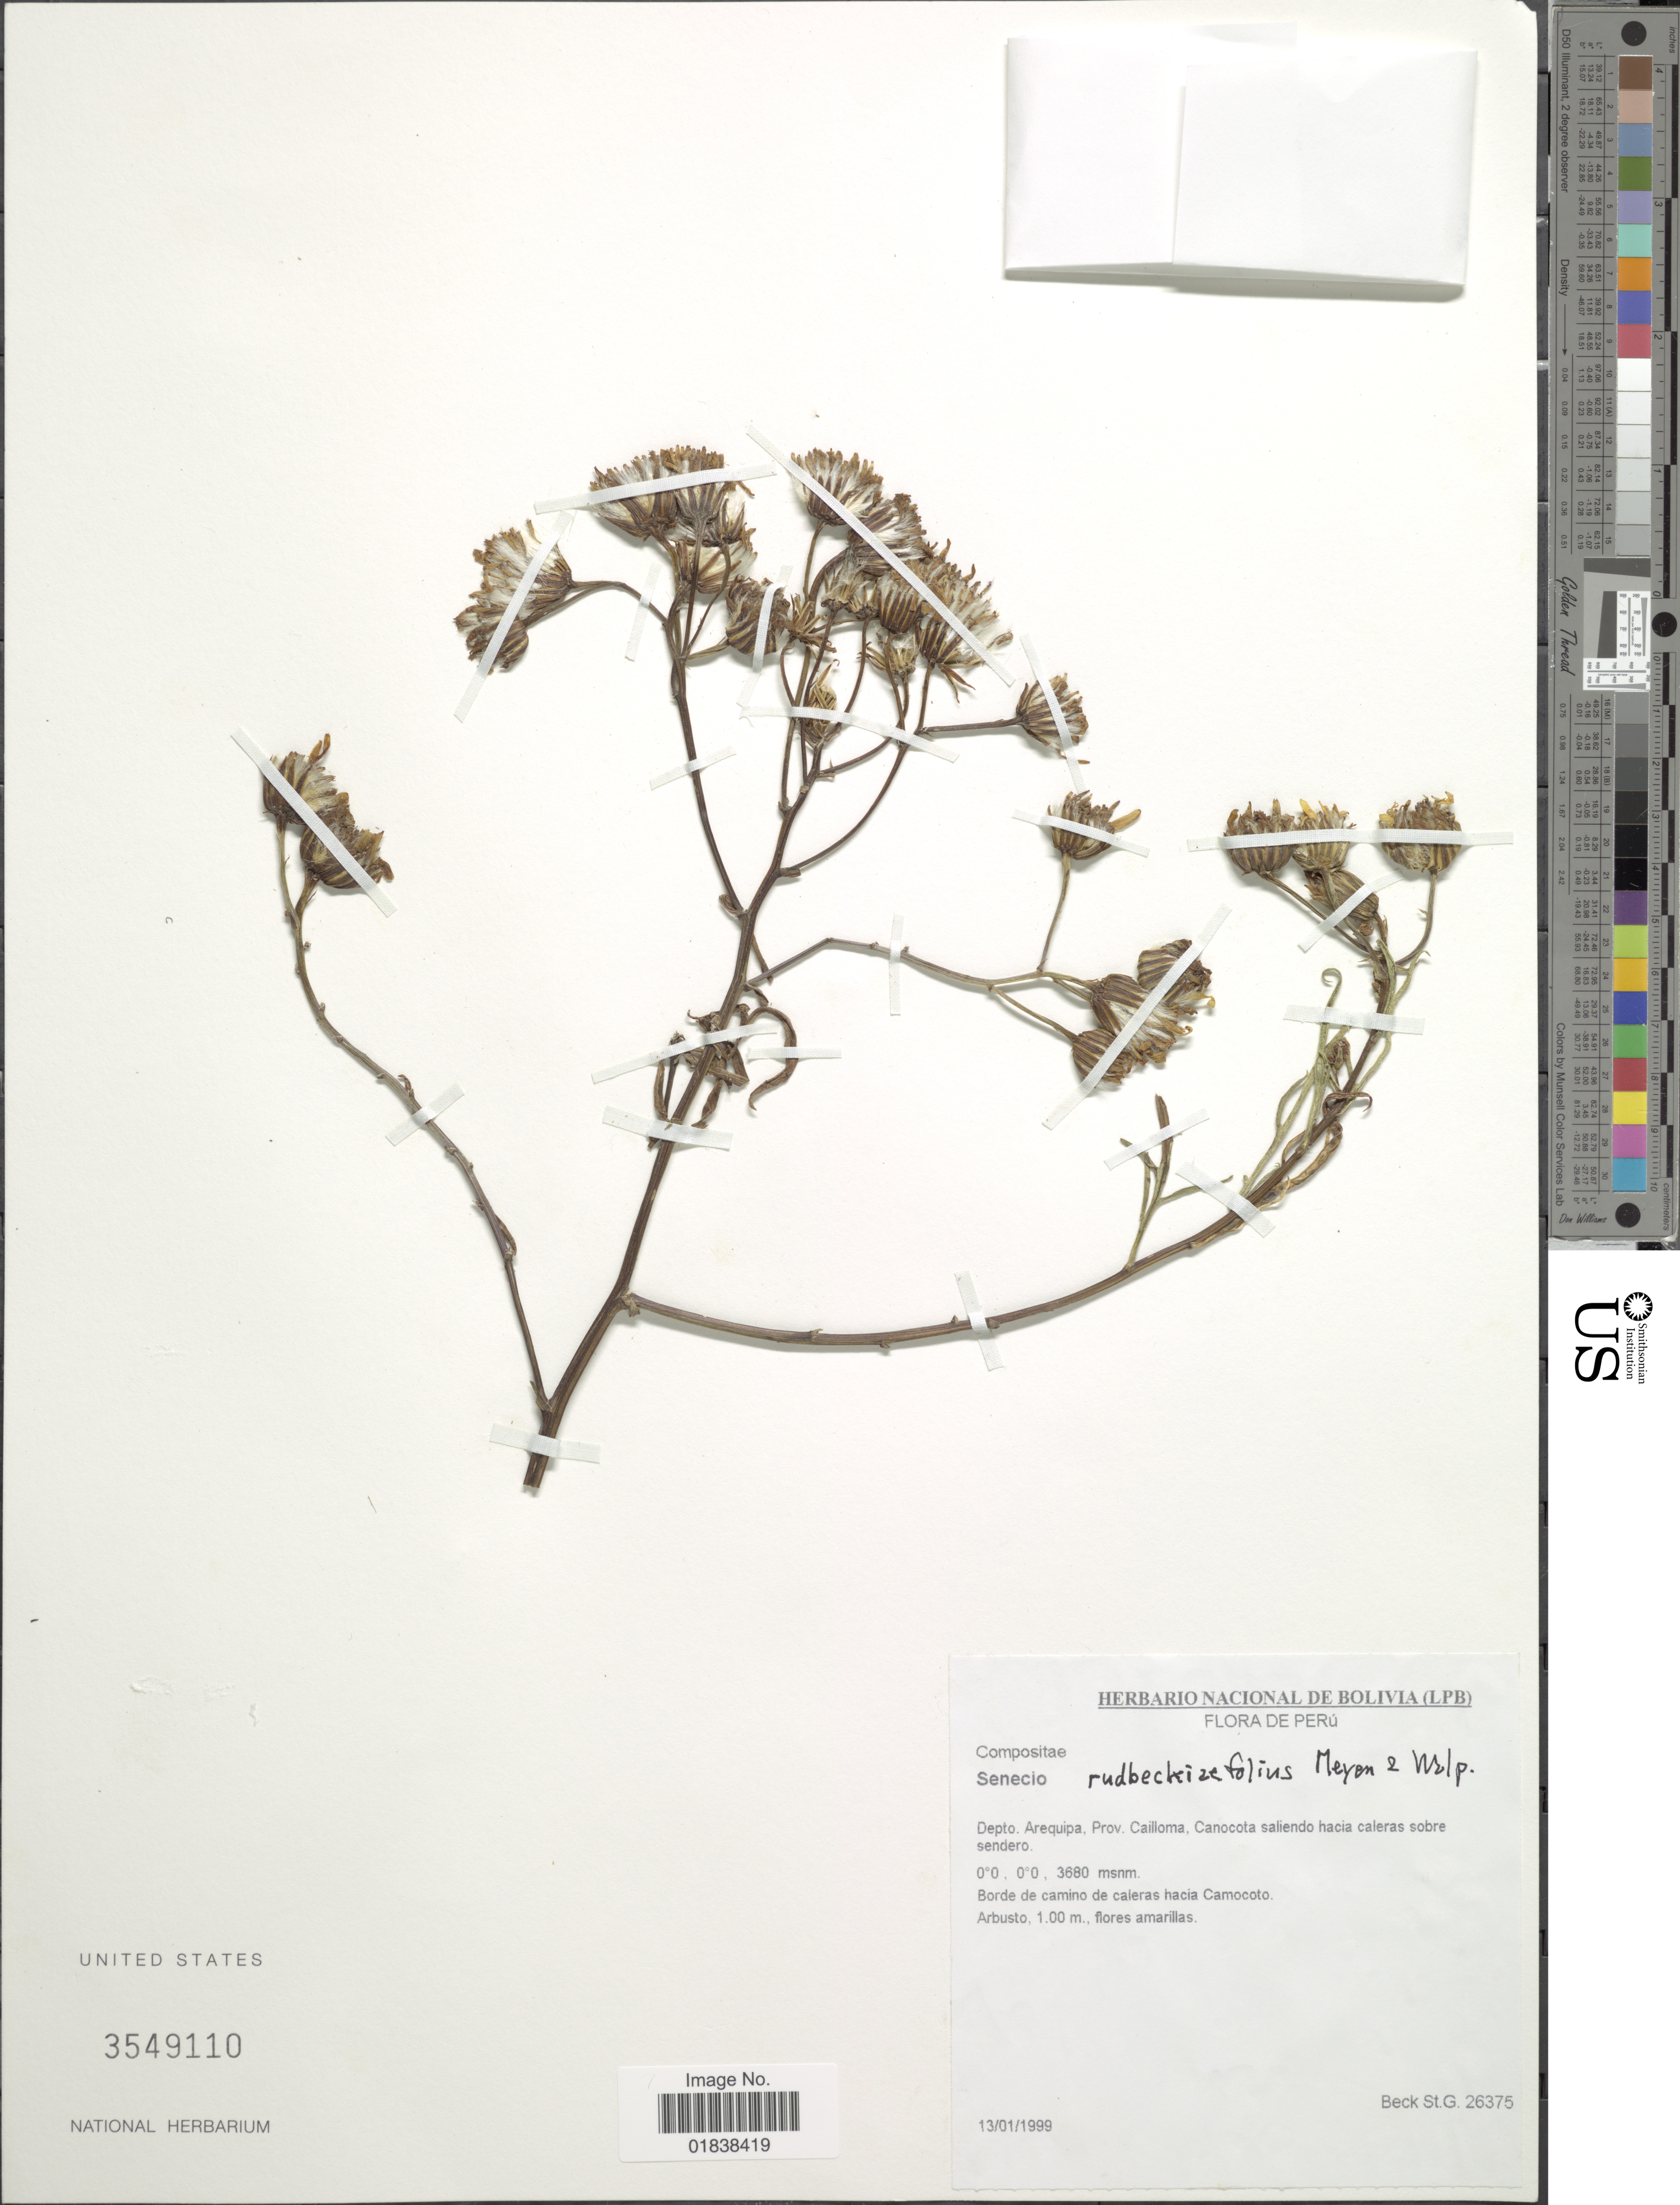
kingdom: Plantae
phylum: Tracheophyta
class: Magnoliopsida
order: Asterales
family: Asteraceae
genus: Senecio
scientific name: Senecio rudbeckiifolius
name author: Meyen & Walp.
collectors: S. G. Beck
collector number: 26375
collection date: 1999-01-13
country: Peru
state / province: Arequipa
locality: Prov. Cailloma, Canocota saliendo hacia caleras sobre sendero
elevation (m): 3680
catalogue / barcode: US 3549110